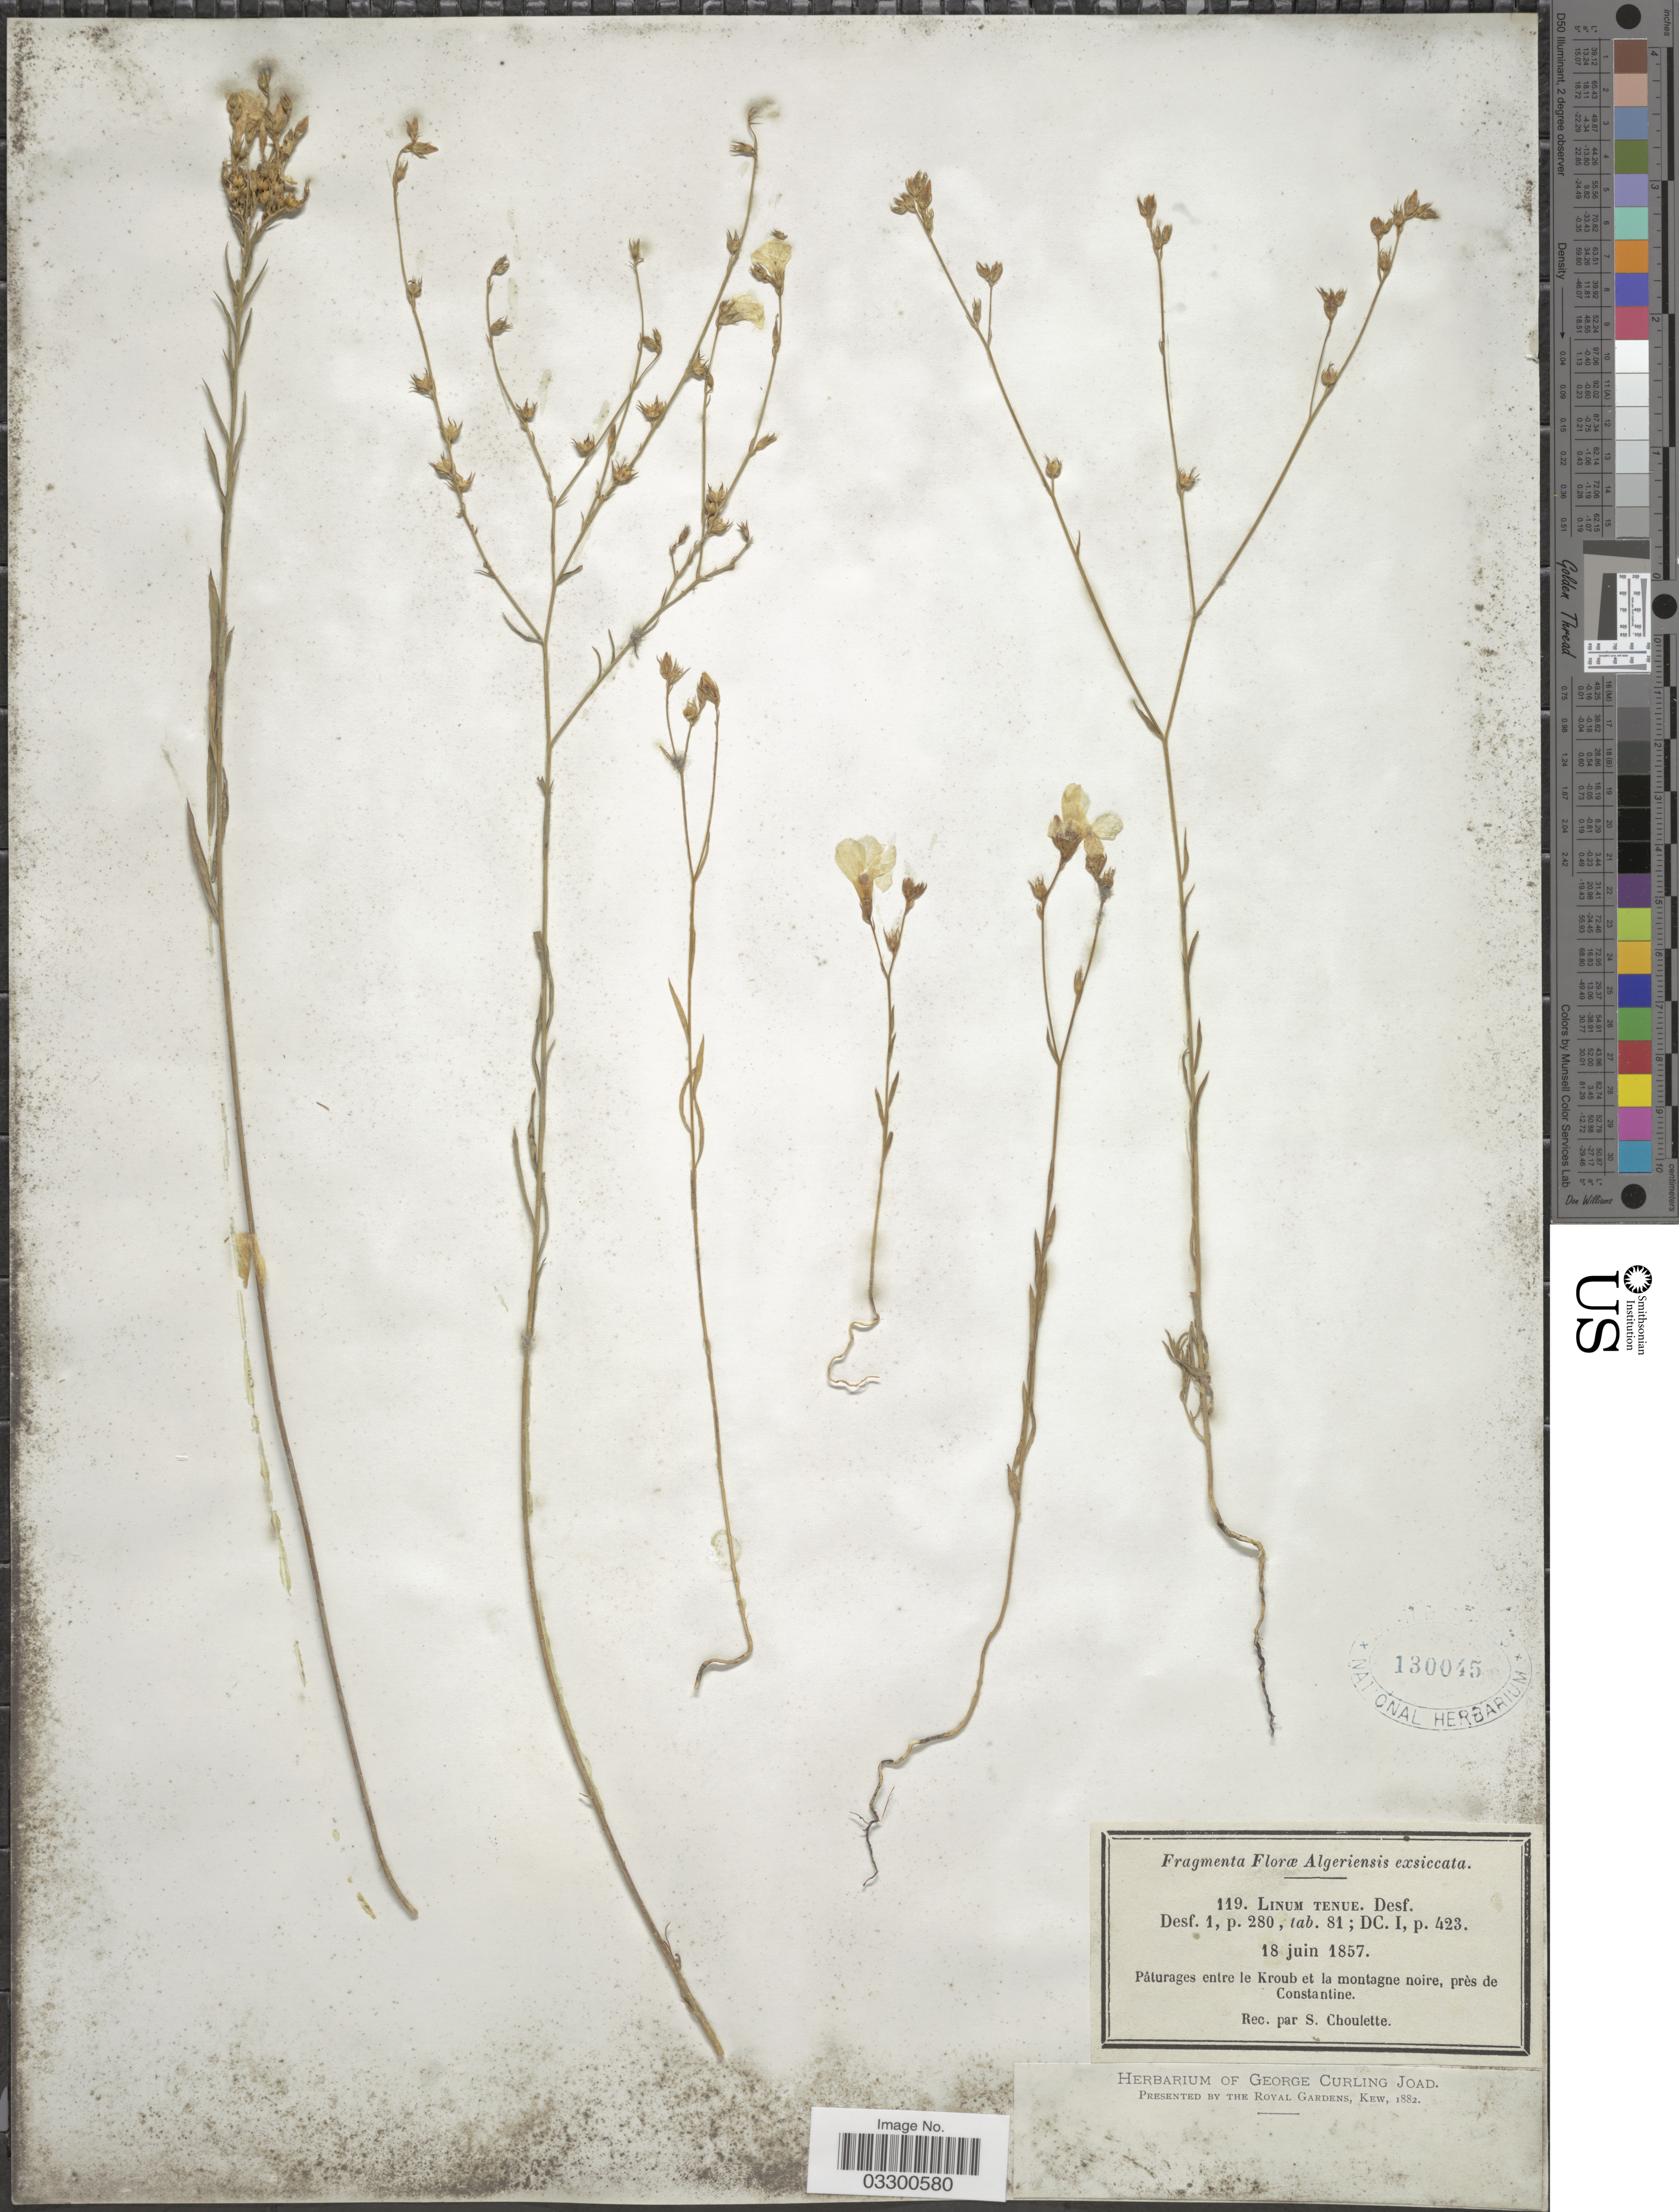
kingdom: Plantae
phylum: Tracheophyta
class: Magnoliopsida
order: Malpighiales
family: Linaceae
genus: Linum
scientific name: Linum tenue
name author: Desf.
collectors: S. Choulette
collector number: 119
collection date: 1857-06-18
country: Algeria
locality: Pâturages entre le Kroub et la montagne noire, près de Constantine.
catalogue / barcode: US 130045